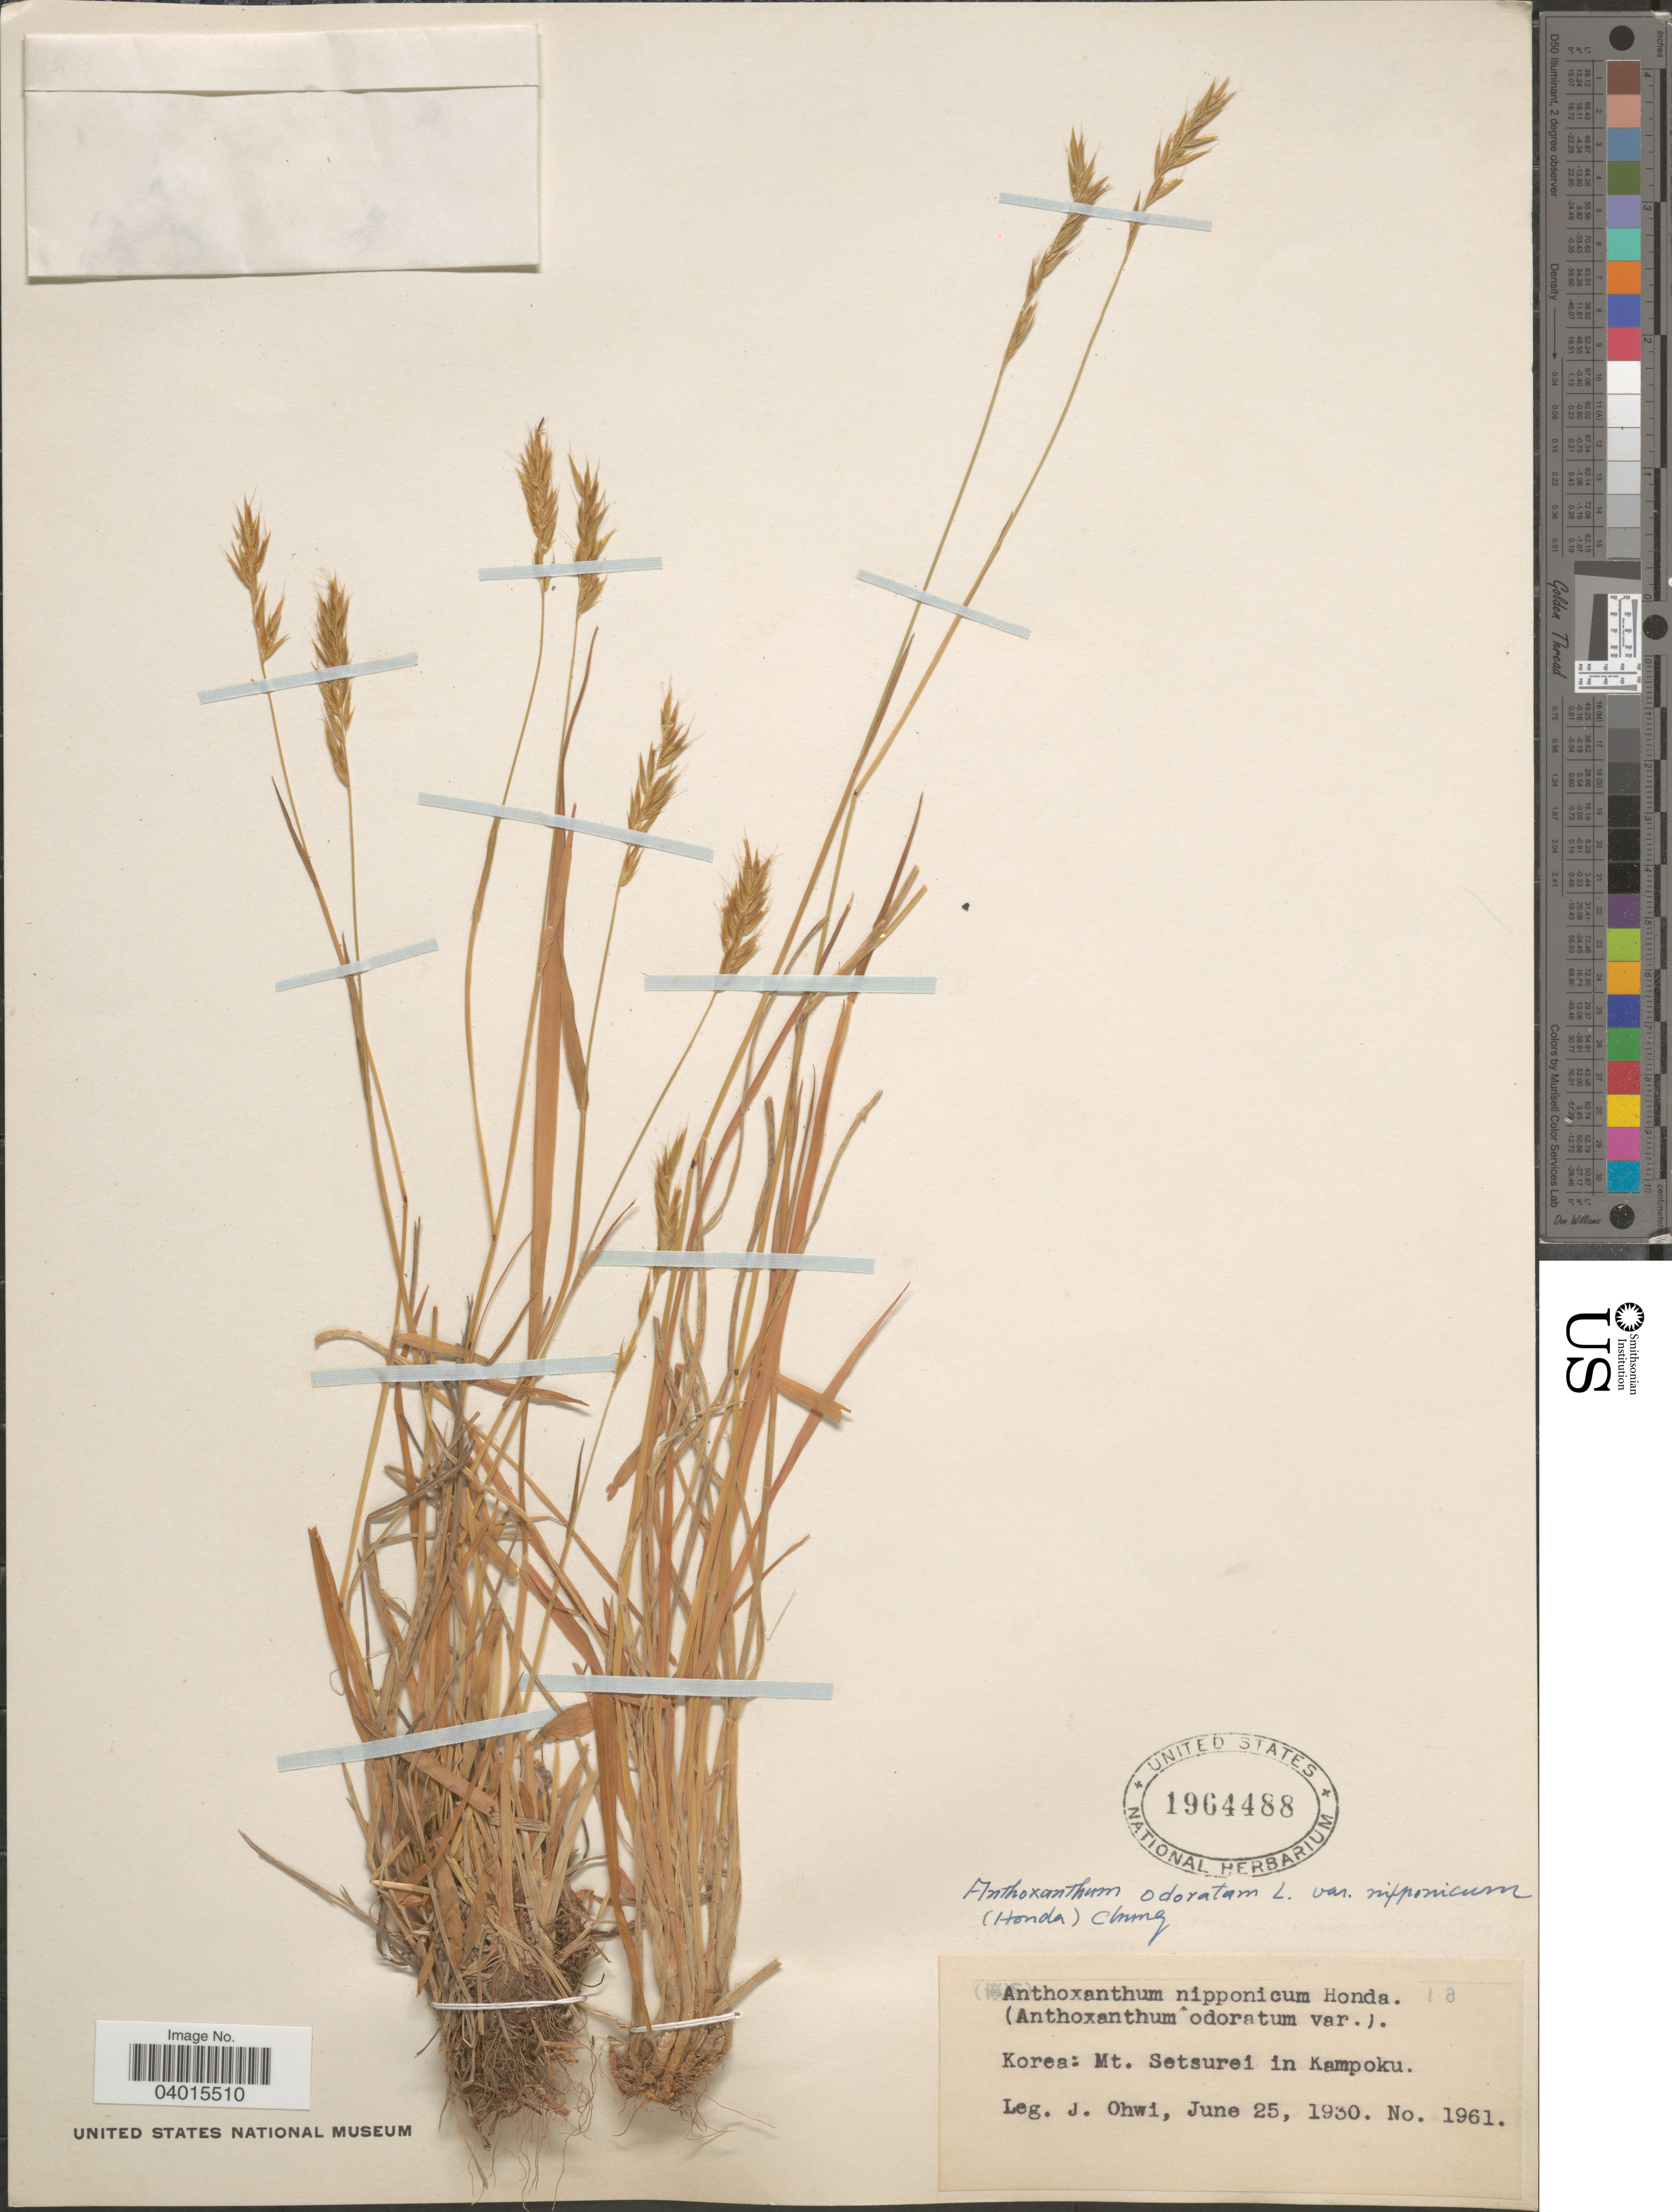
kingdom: Plantae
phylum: Tracheophyta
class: Liliopsida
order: Poales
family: Poaceae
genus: Anthoxanthum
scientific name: Anthoxanthum nipponicum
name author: Honda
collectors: J. Ohwi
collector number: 1961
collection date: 1930-06-25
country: North Korea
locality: Mt. Setsurei in Kampoku.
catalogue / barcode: US 1964488